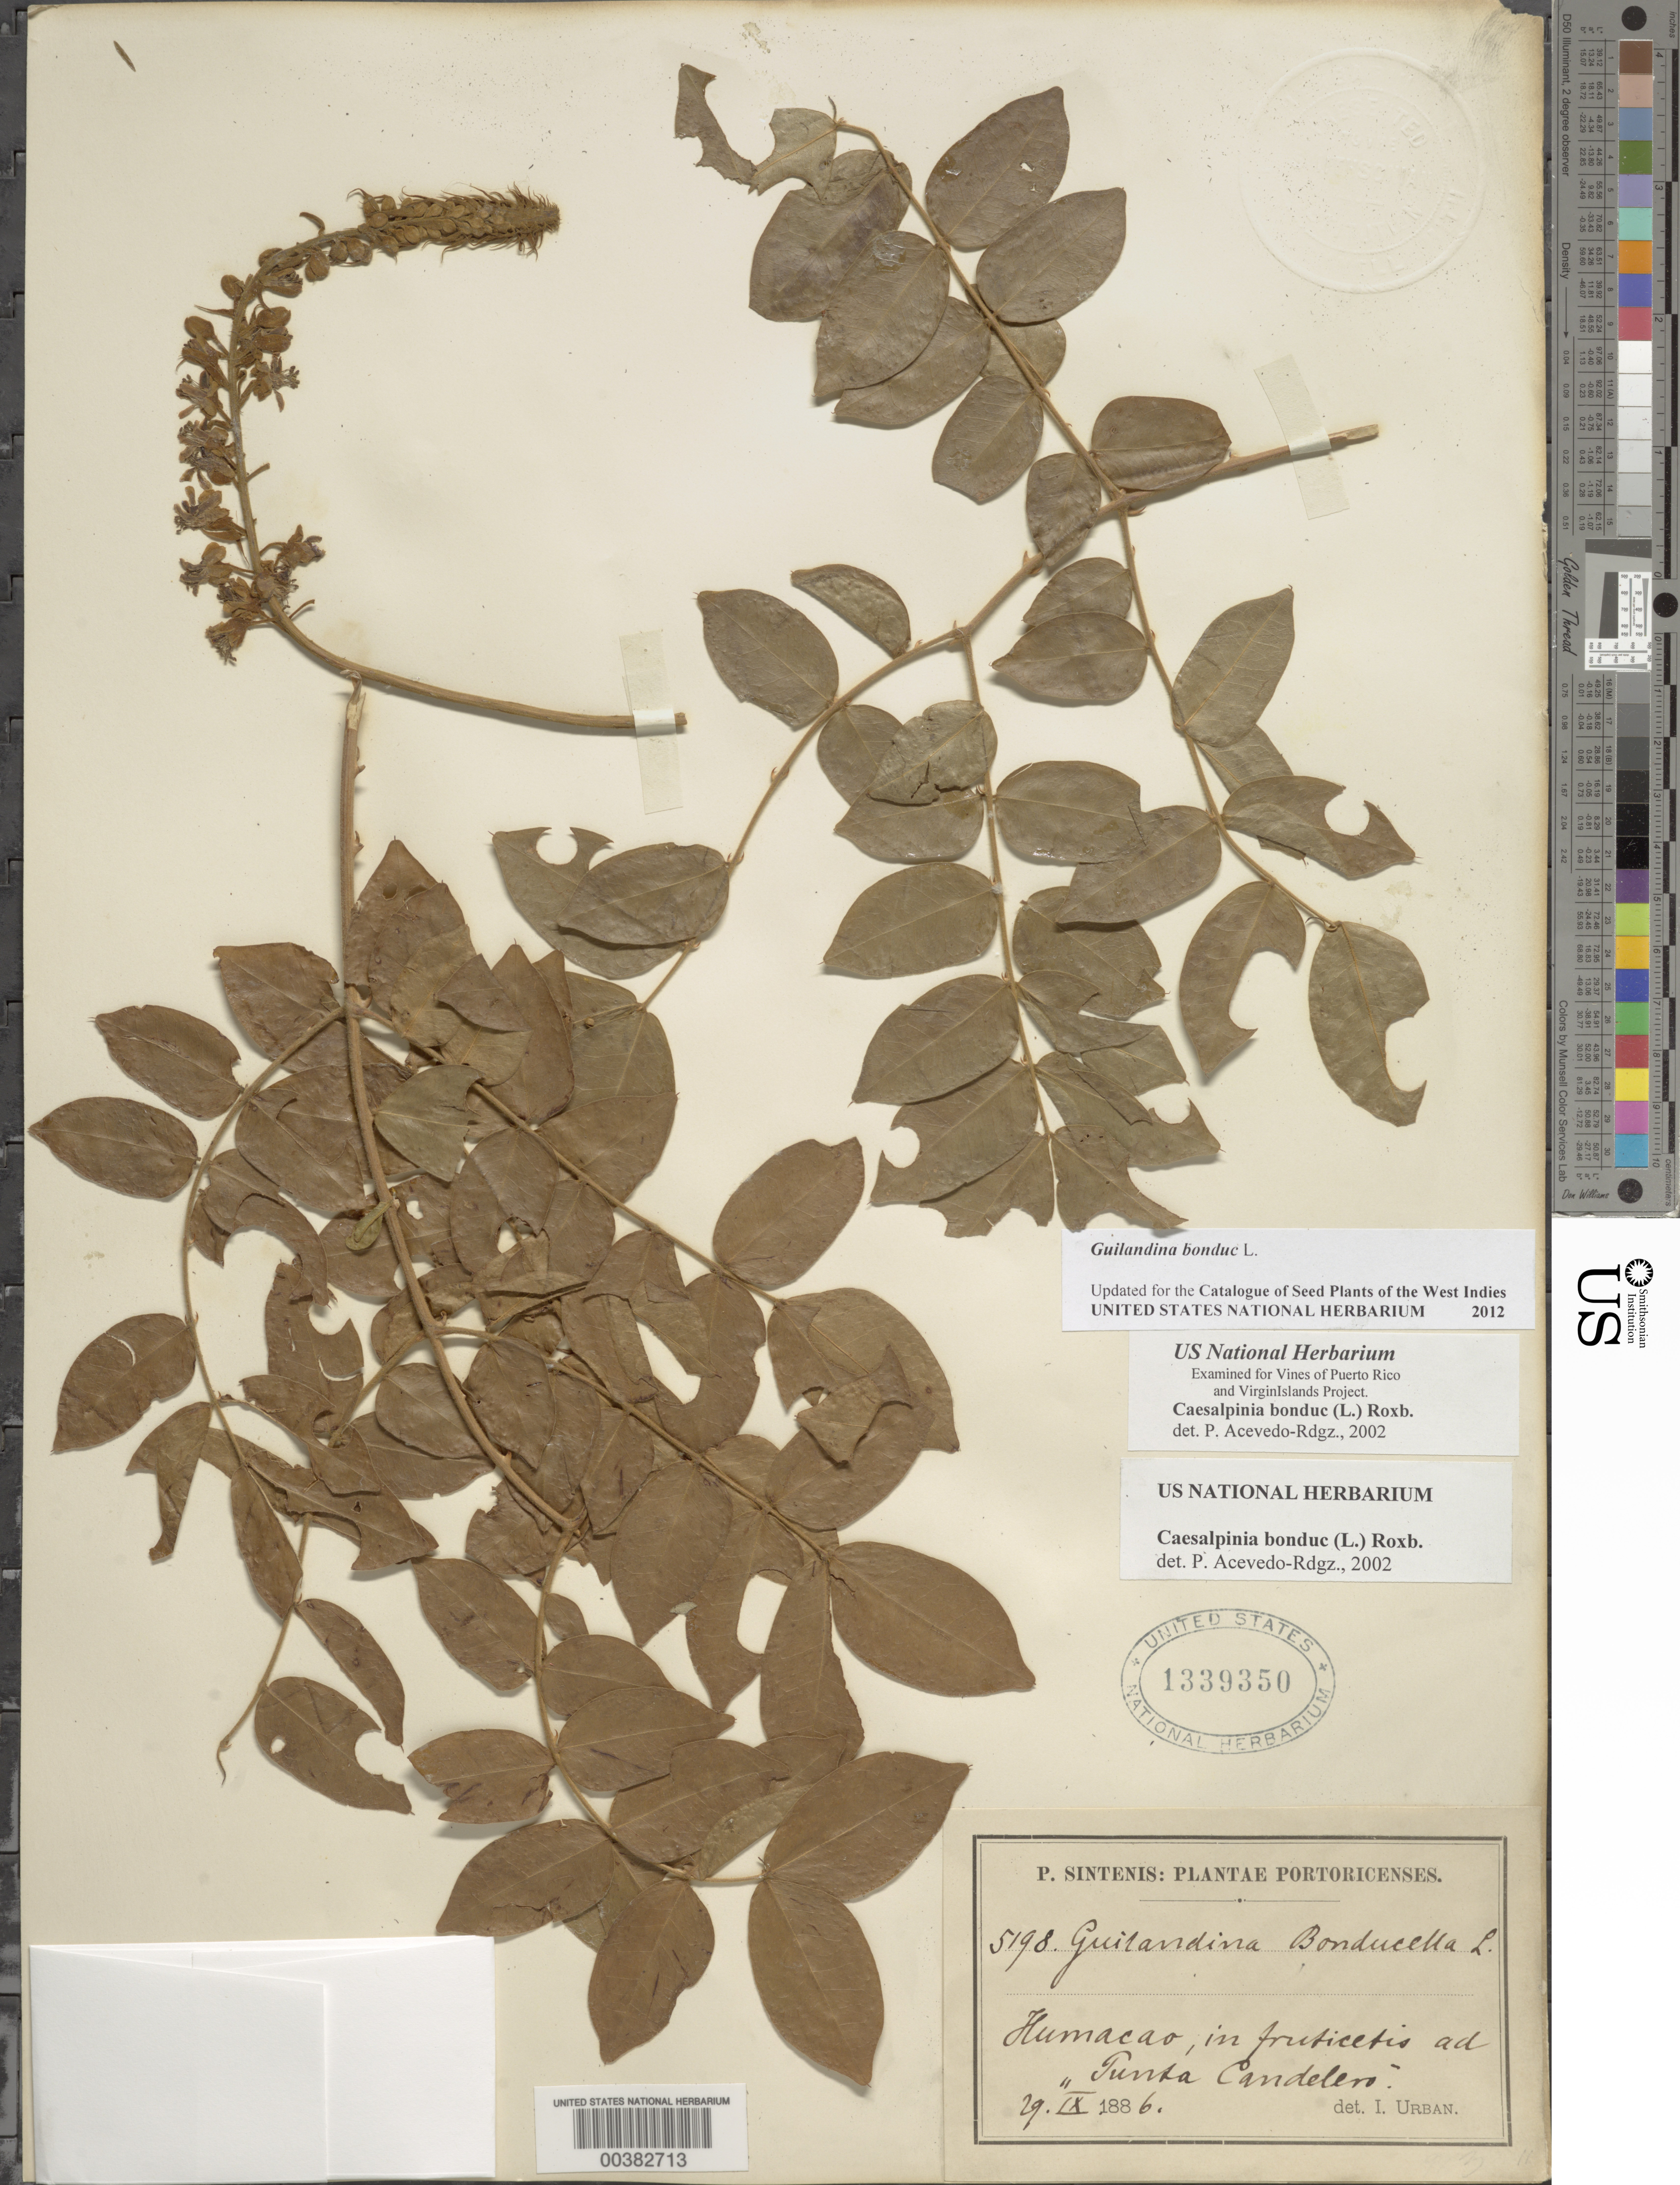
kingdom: Plantae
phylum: Tracheophyta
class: Magnoliopsida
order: Fabales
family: Fabaceae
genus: Guilandina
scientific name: Guilandina bonduc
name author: L.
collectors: P. Sintenis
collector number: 5198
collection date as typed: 29 Sep 1886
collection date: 1886-09-29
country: Puerto Rico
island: Greater Antilles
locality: Humacao.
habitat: in fruticetis ad Punta Candelero.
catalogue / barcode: US 1339350